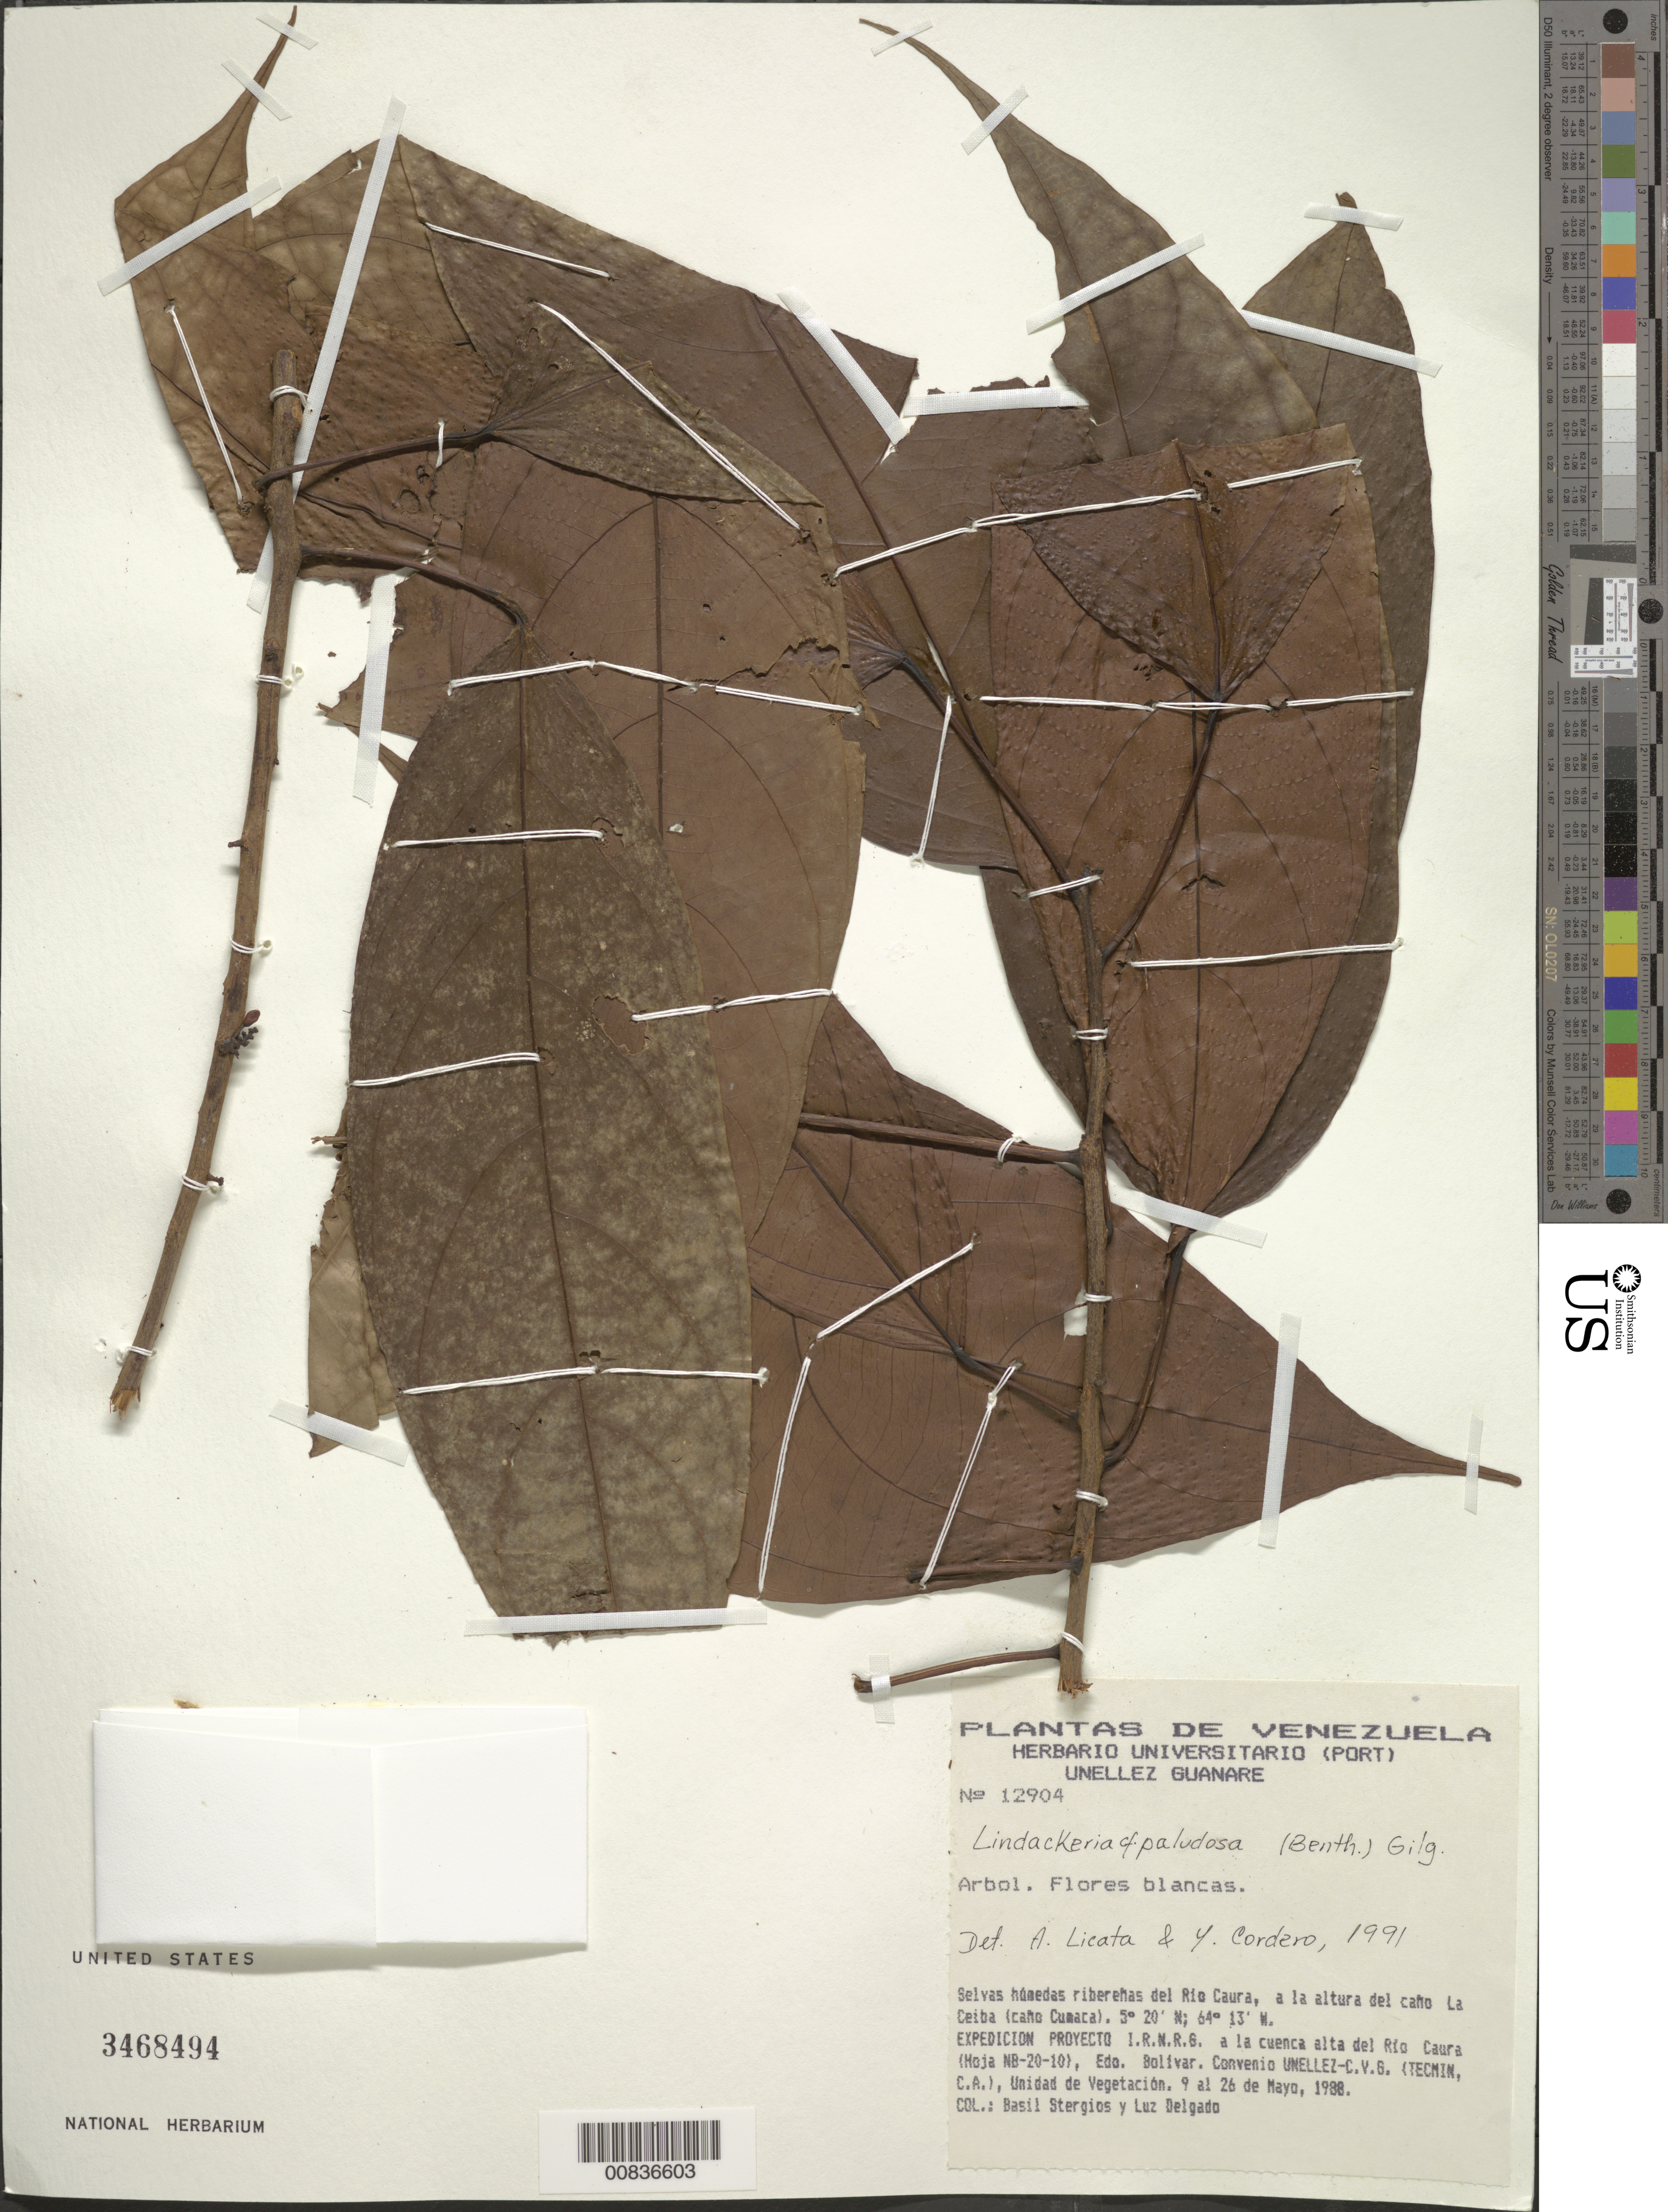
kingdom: Plantae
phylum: Tracheophyta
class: Magnoliopsida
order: Malpighiales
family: Achariaceae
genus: Lindackeria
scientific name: Lindackeria paludosa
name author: (Benth.) Gilg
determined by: Licata, A.; Cordero, Y.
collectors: B. G. Stergios & L. Delgado V.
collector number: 12904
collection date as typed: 9-May-88 to 26-May-88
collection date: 1988-05-09/1988-05-26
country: Venezuela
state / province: Bolívar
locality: Río Caura, Caño La Ceiba (Caño Cumaca)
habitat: Selvas húmedas ribereñas del río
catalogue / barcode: US 3468494